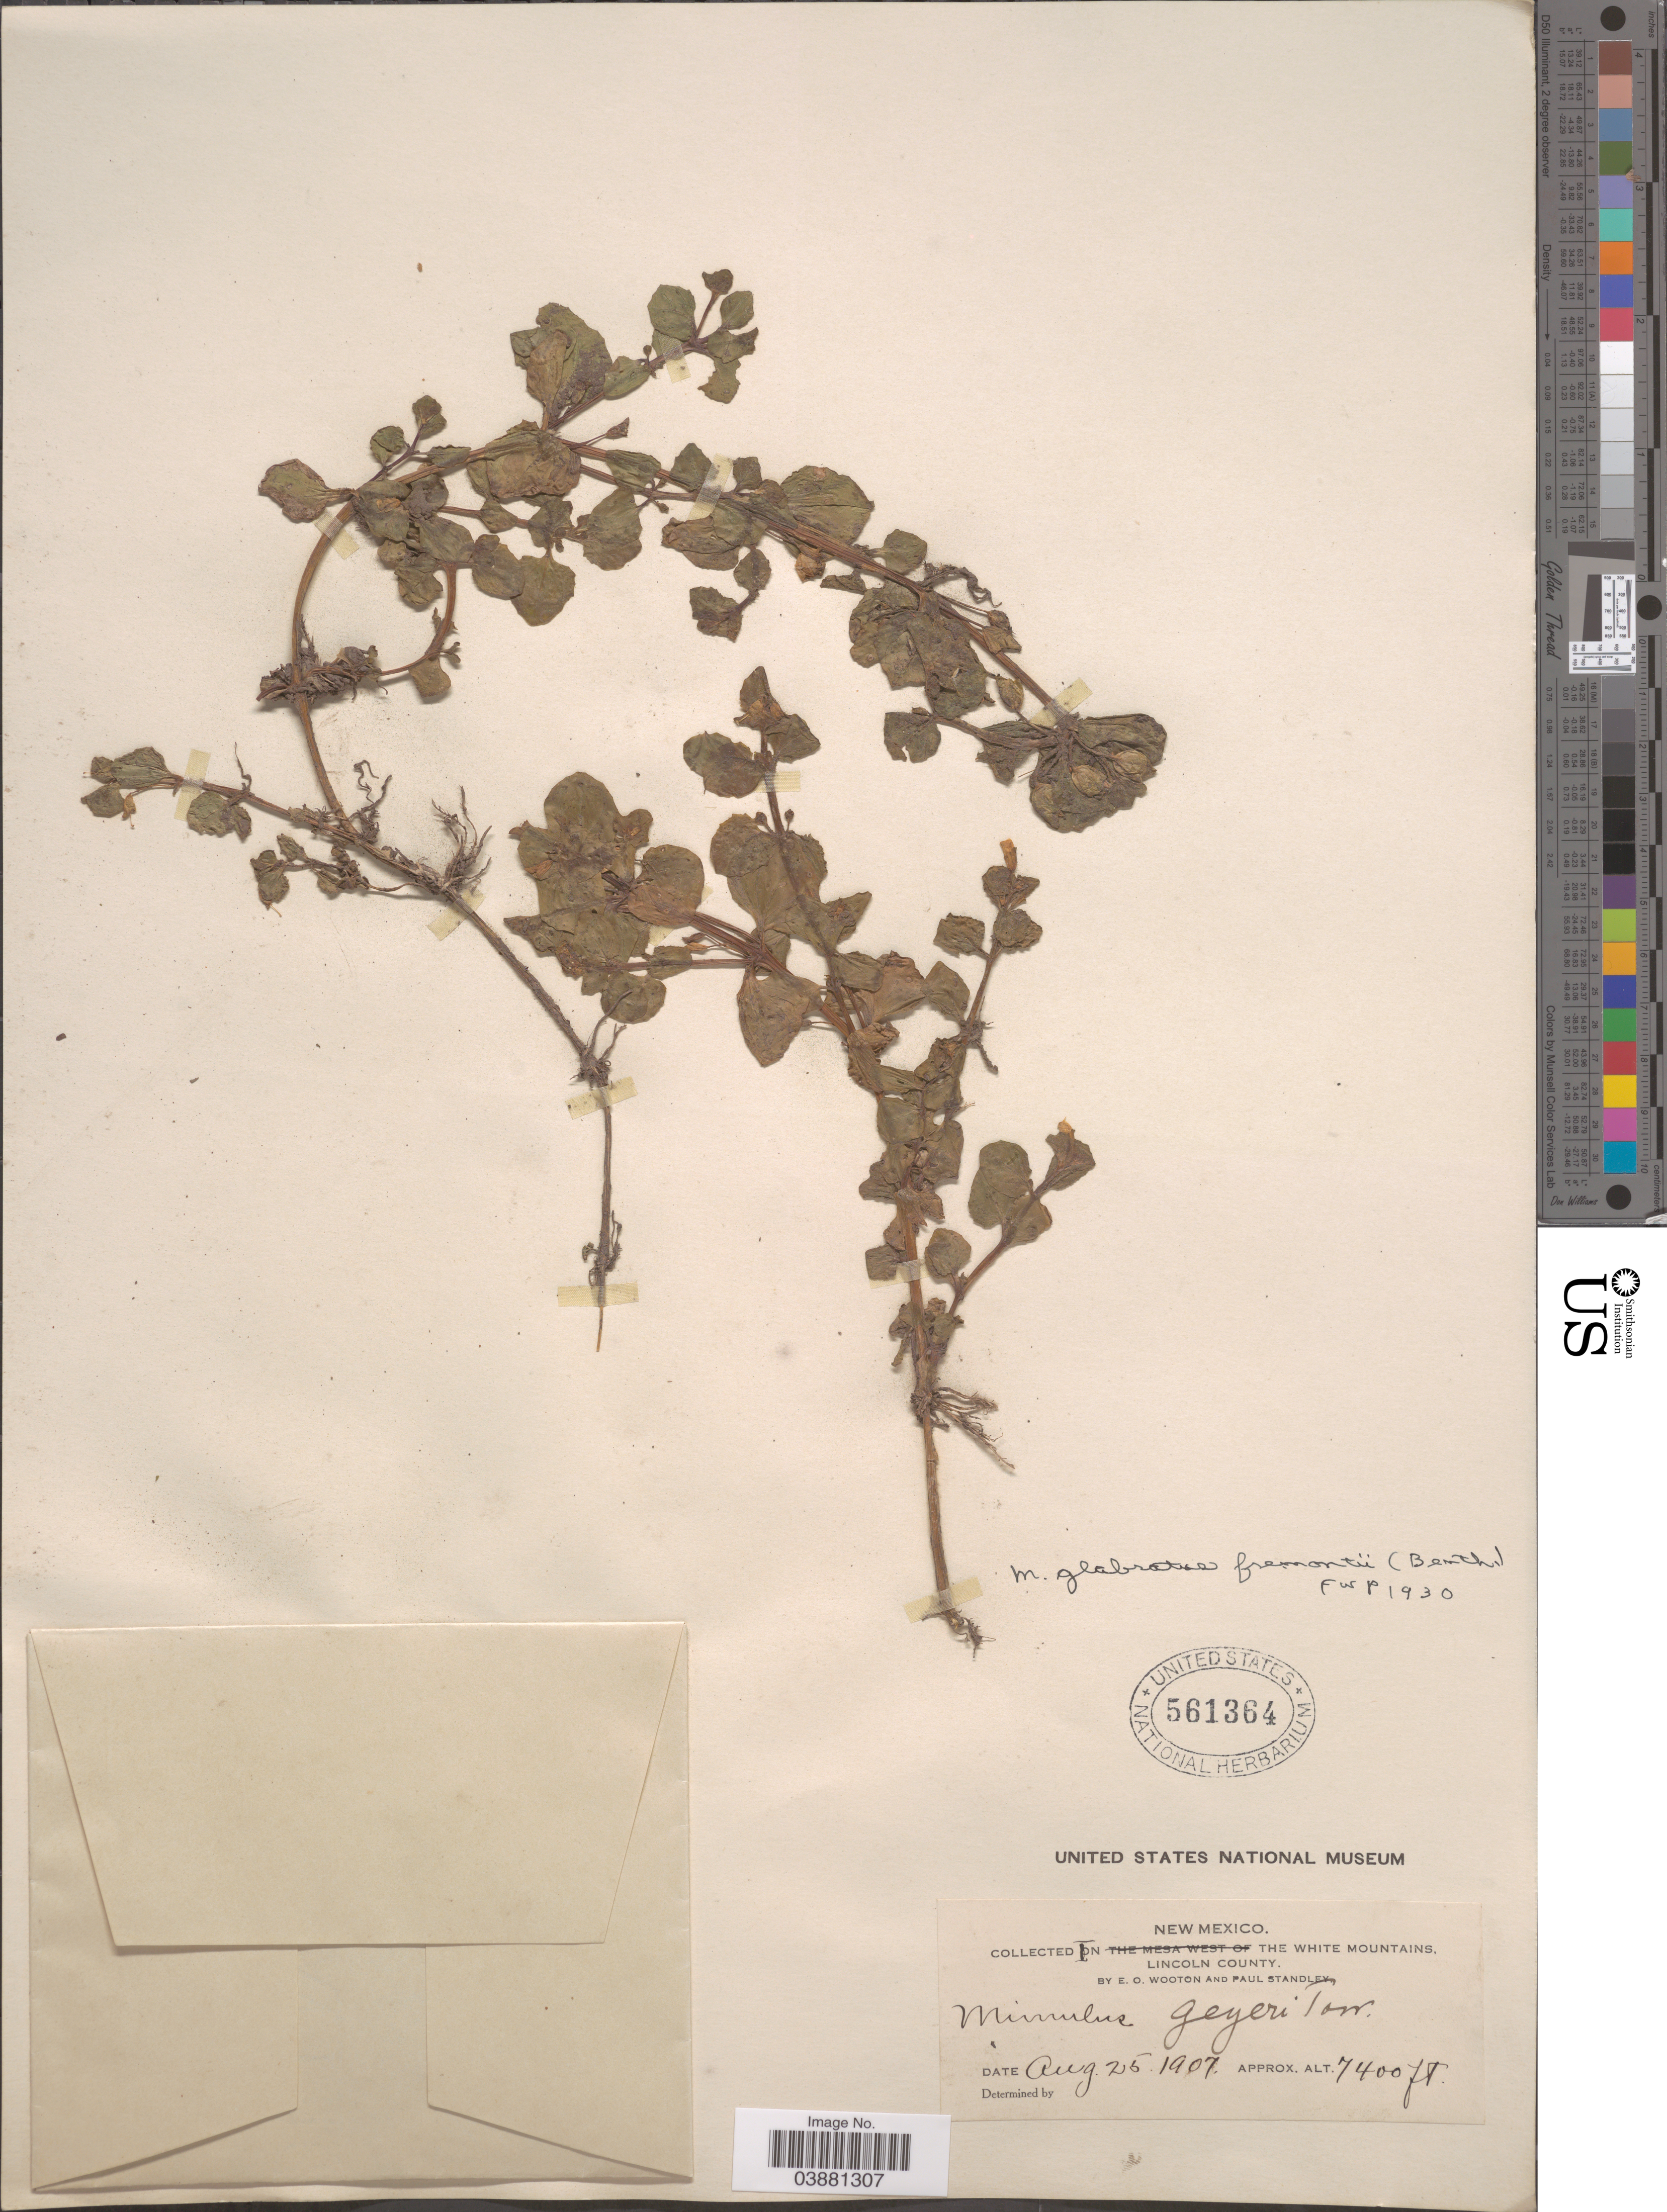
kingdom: Plantae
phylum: Tracheophyta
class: Magnoliopsida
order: Lamiales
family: Phrymaceae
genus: Mimulus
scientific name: Mimulus glabratus var. fremontii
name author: Kunth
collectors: E. O. Wooton & P. C. Standley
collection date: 1907-08-25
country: United States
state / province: New Mexico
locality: The White Mountains. Lincoln County.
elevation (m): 2256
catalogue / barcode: US 561364